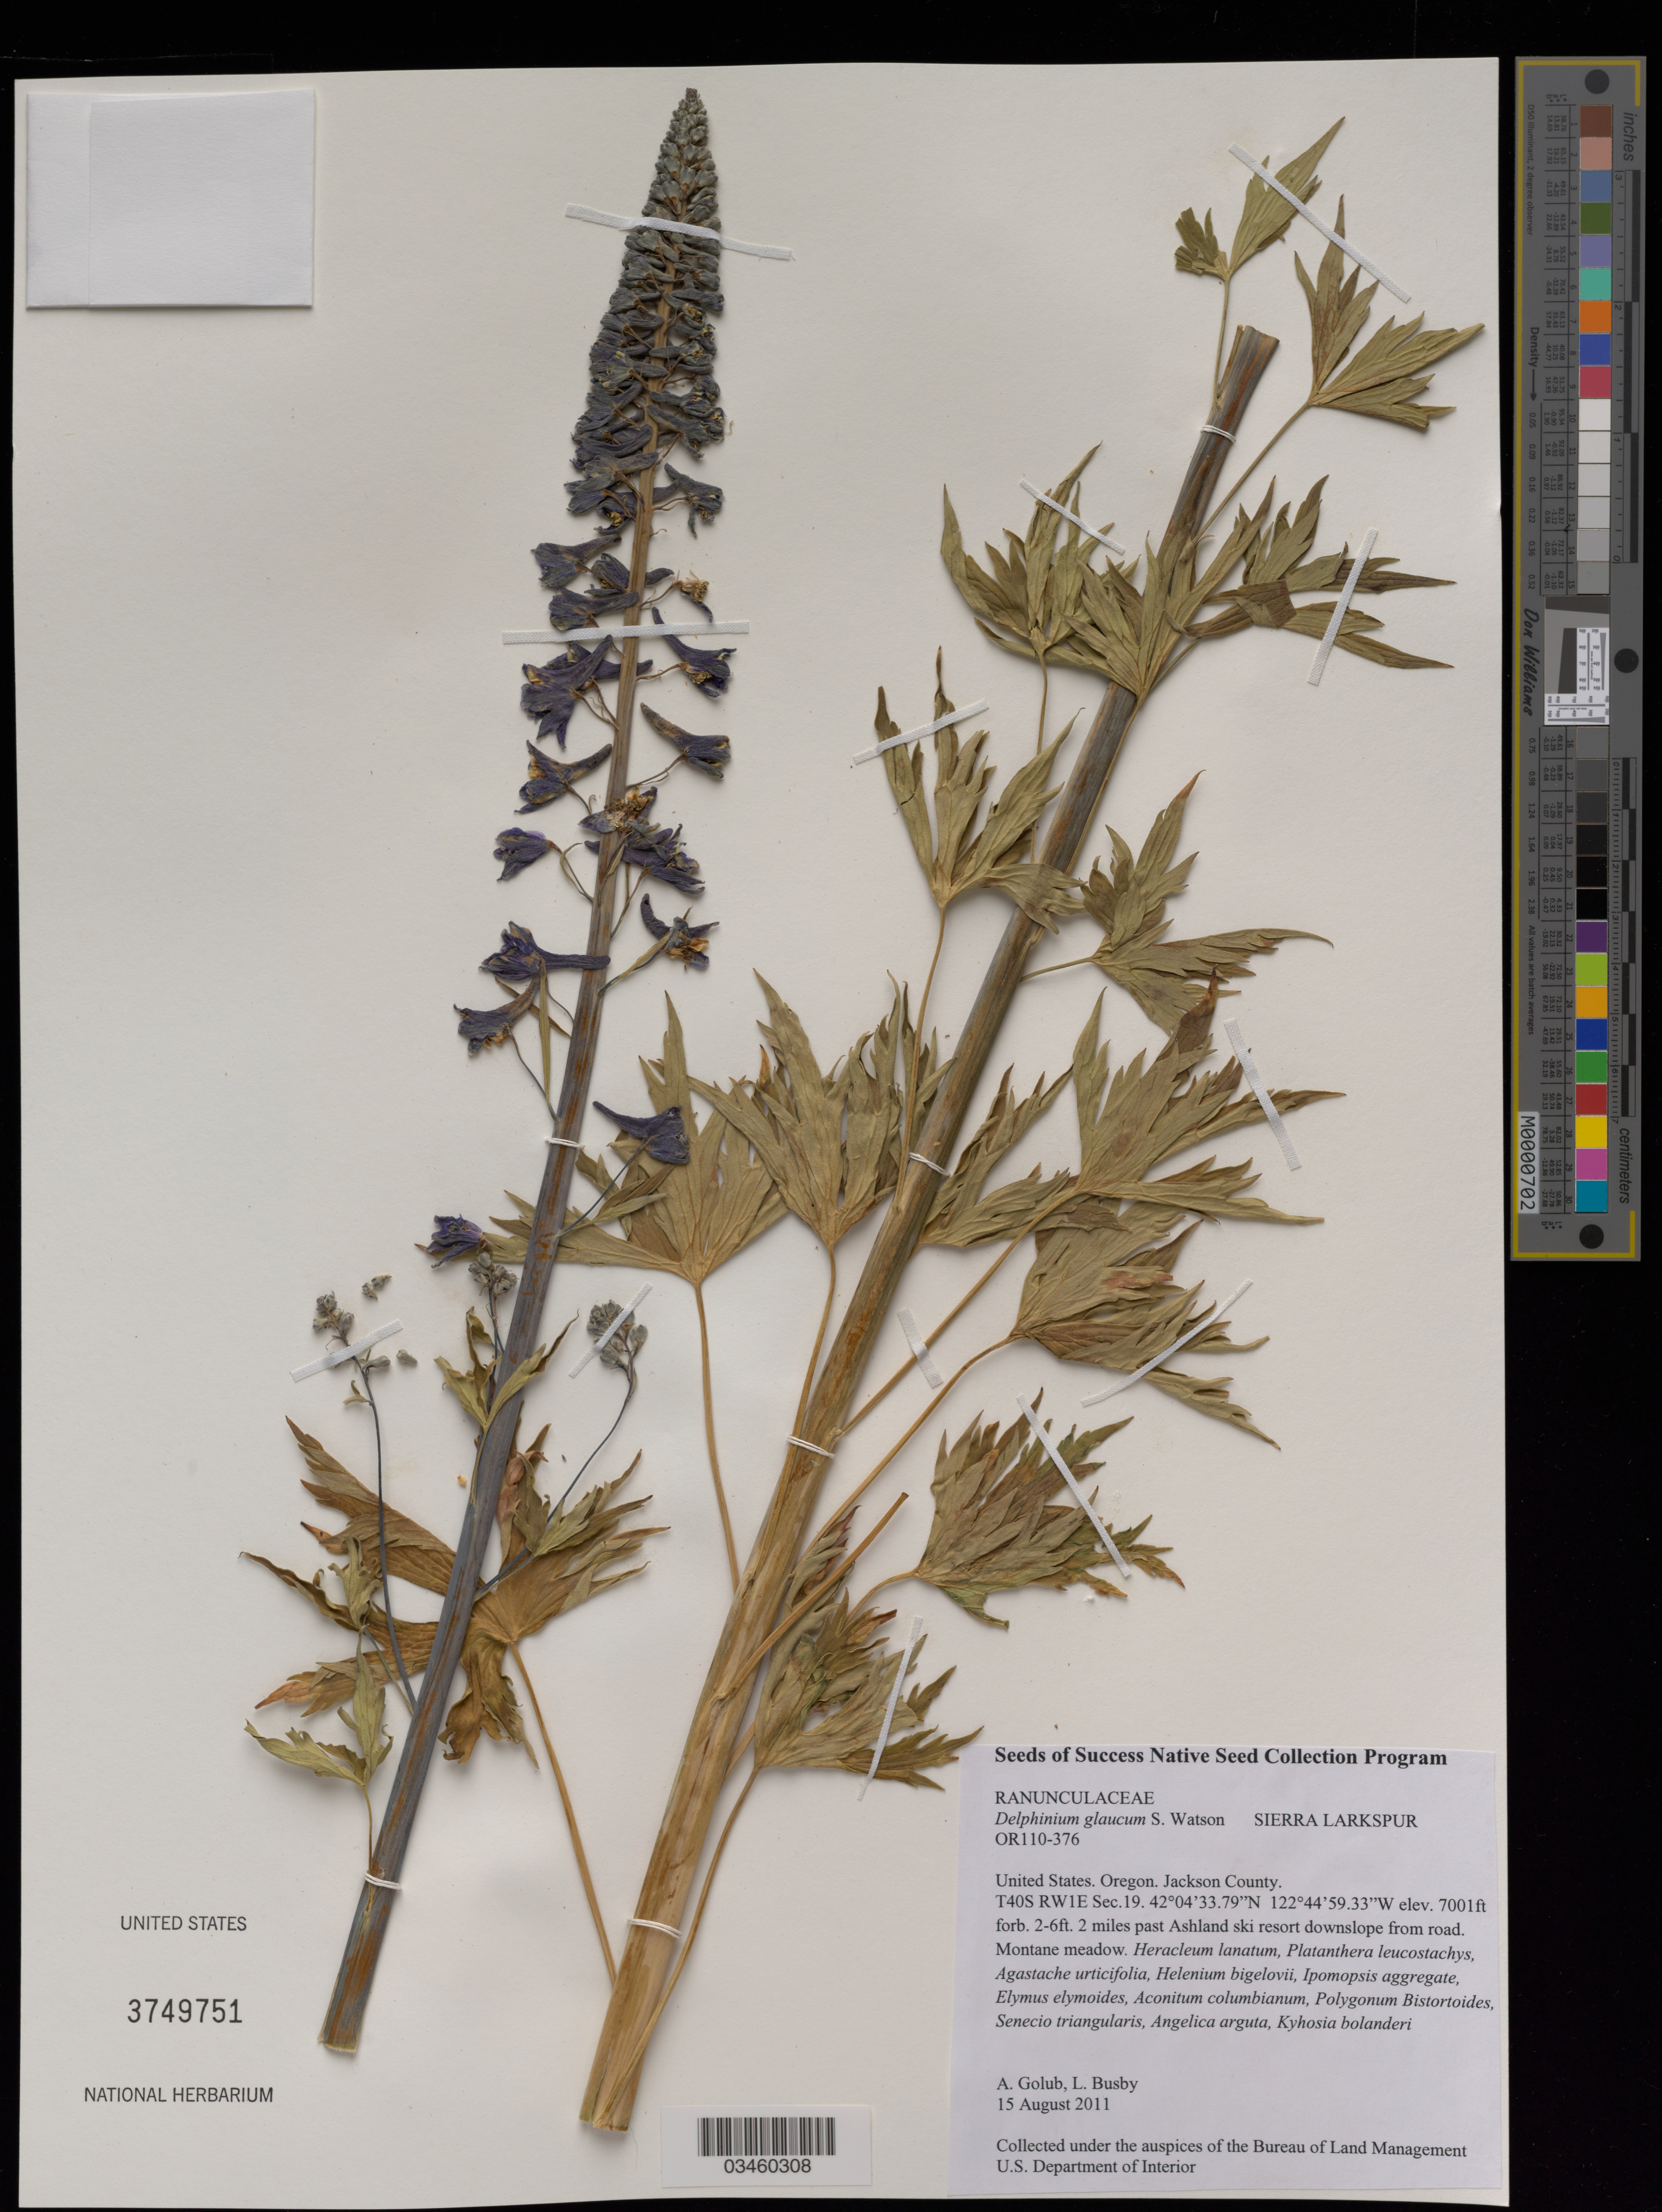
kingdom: Plantae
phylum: Tracheophyta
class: Magnoliopsida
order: Ranunculales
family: Ranunculaceae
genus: Delphinium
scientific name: Delphinium glaucum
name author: S. Watson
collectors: A. Golub & L. Busby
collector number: OR110-376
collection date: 2011-08-15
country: United States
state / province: Oregon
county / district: Jackson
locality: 2 mi. past Ashland ski resort. T40S RW1E Sec 19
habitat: Montane meadow. With Heracleum lanatum, Angelica arguta, Elymus elymoides, ect.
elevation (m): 2134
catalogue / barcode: US 3749751